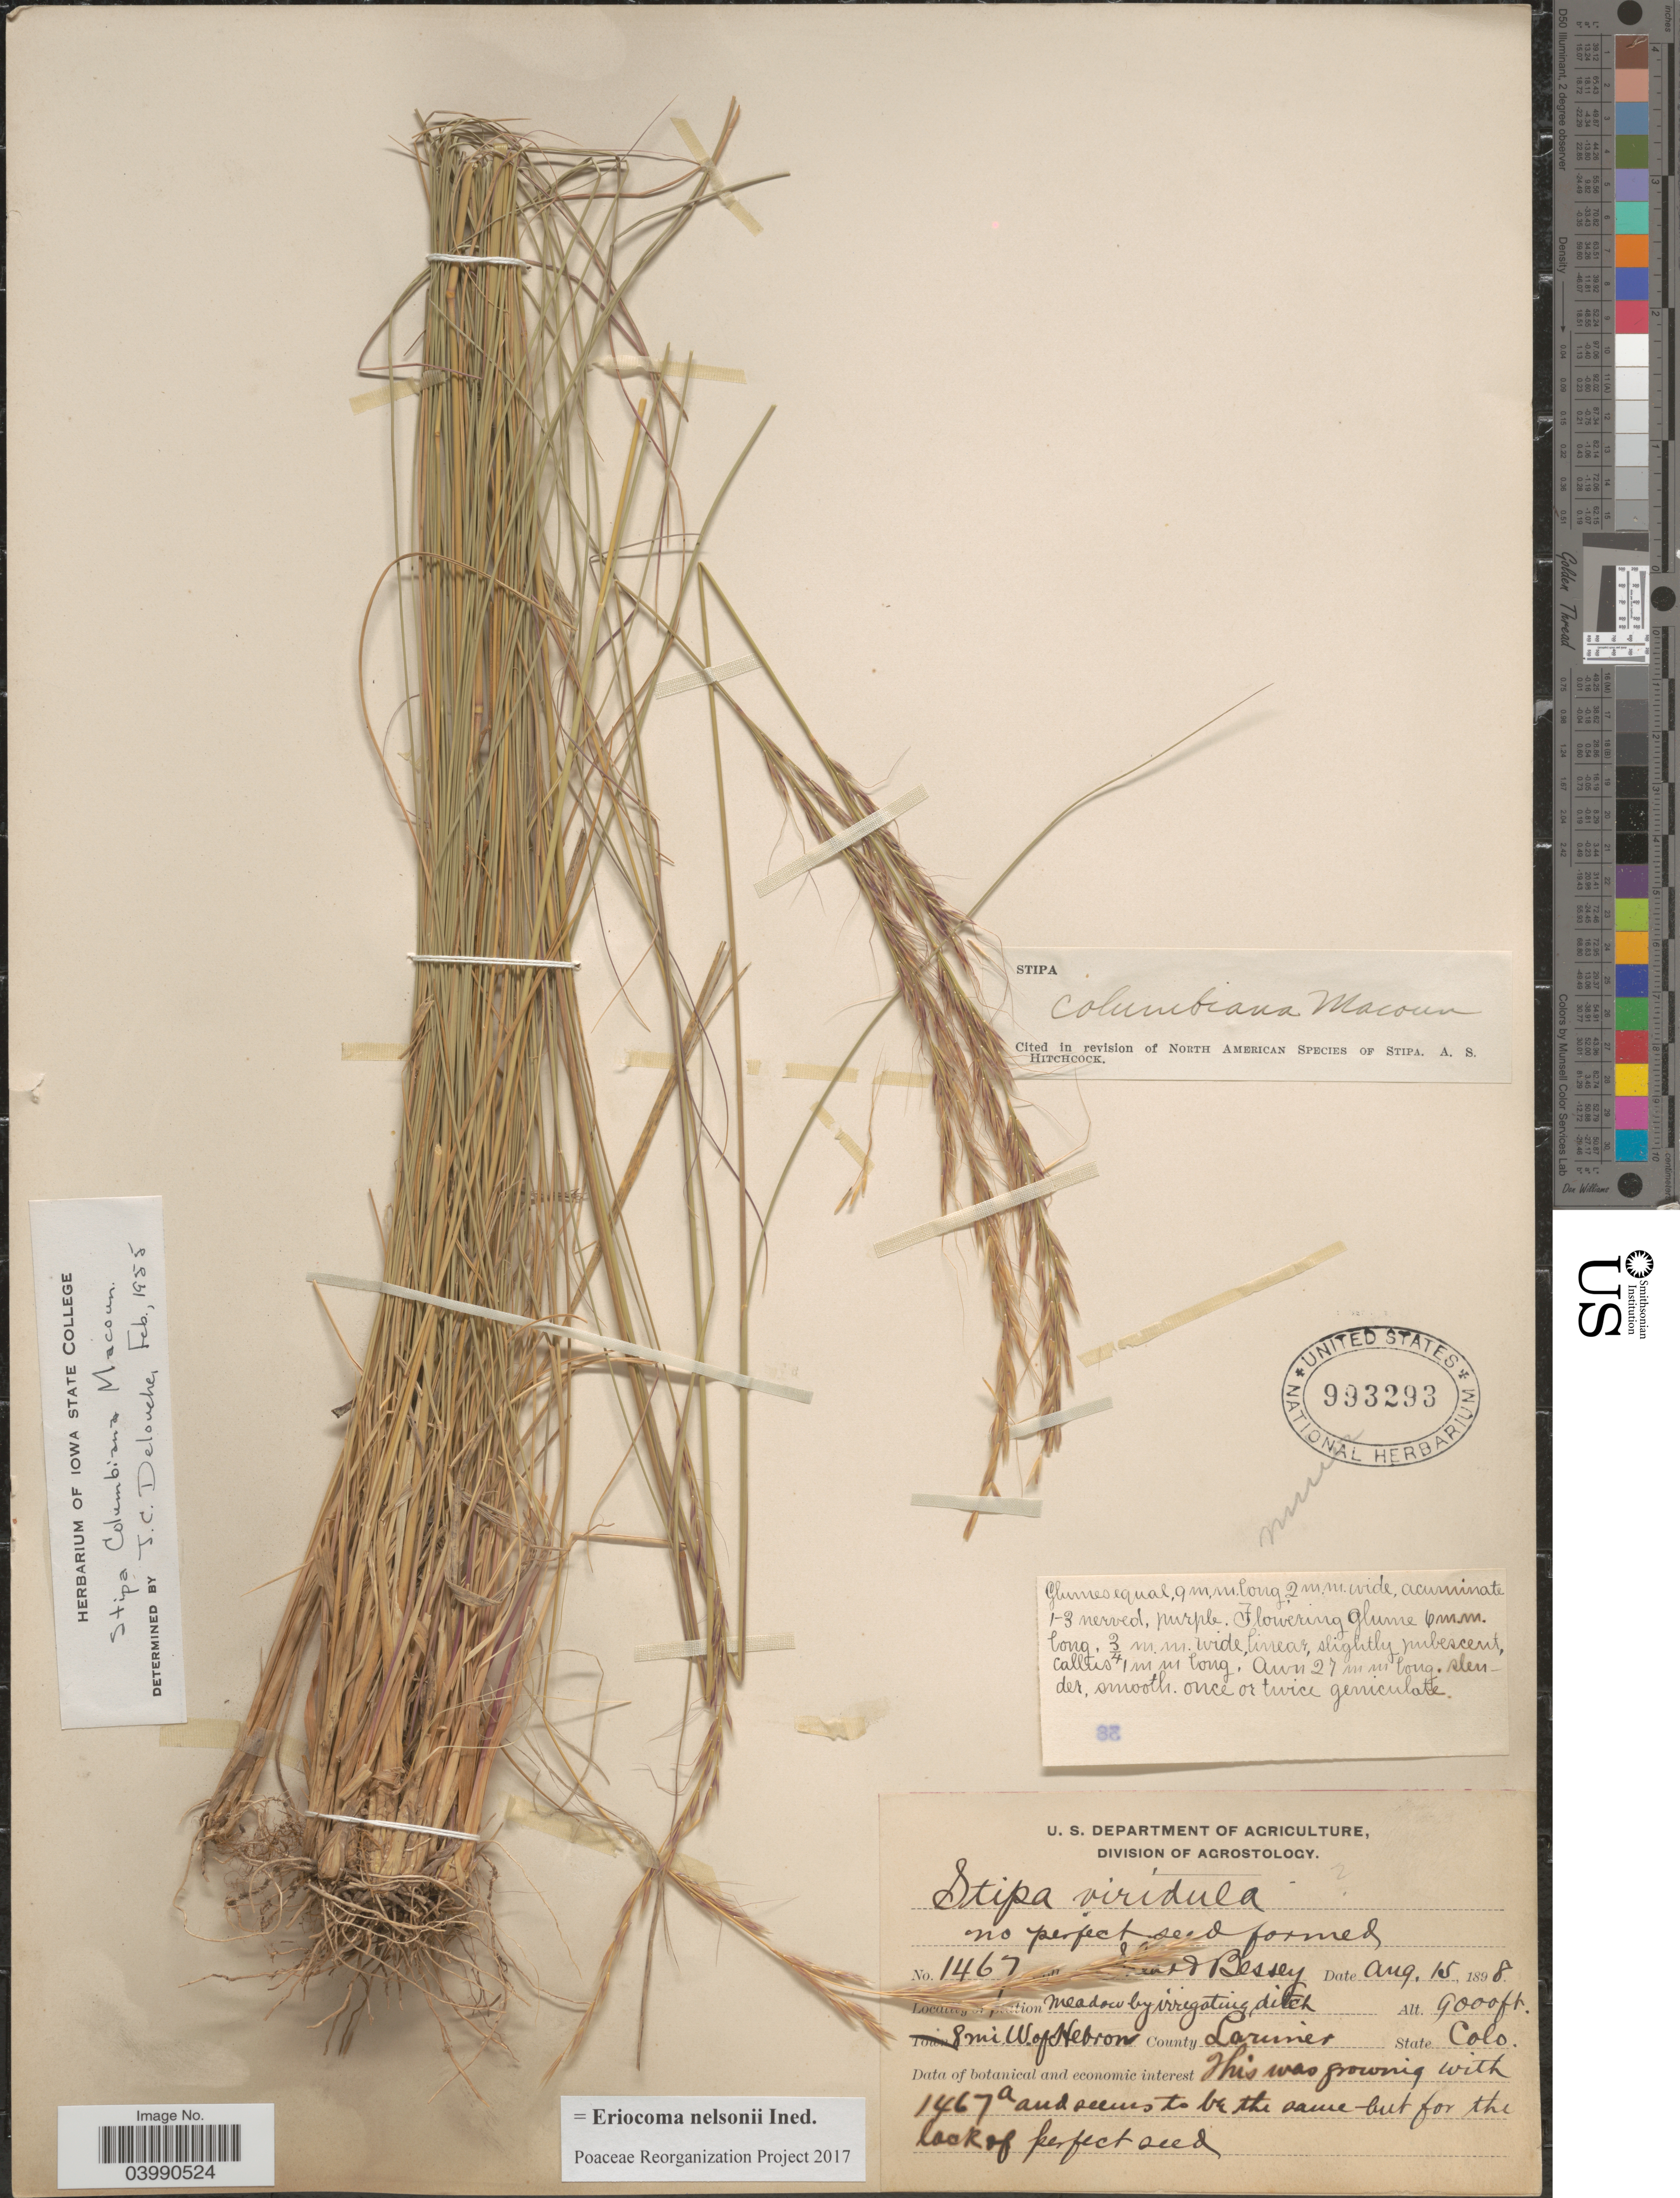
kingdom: Plantae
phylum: Tracheophyta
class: Liliopsida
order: Poales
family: Poaceae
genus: Eriocoma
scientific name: Eriocoma nelsonii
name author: (Scribn.) Romasch.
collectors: -- Shear & -. Bessey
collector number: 1467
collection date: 1898-08-15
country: United States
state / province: Colorado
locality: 8 mi. W. of Hebron. County Larimer.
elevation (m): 2743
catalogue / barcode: US 993293